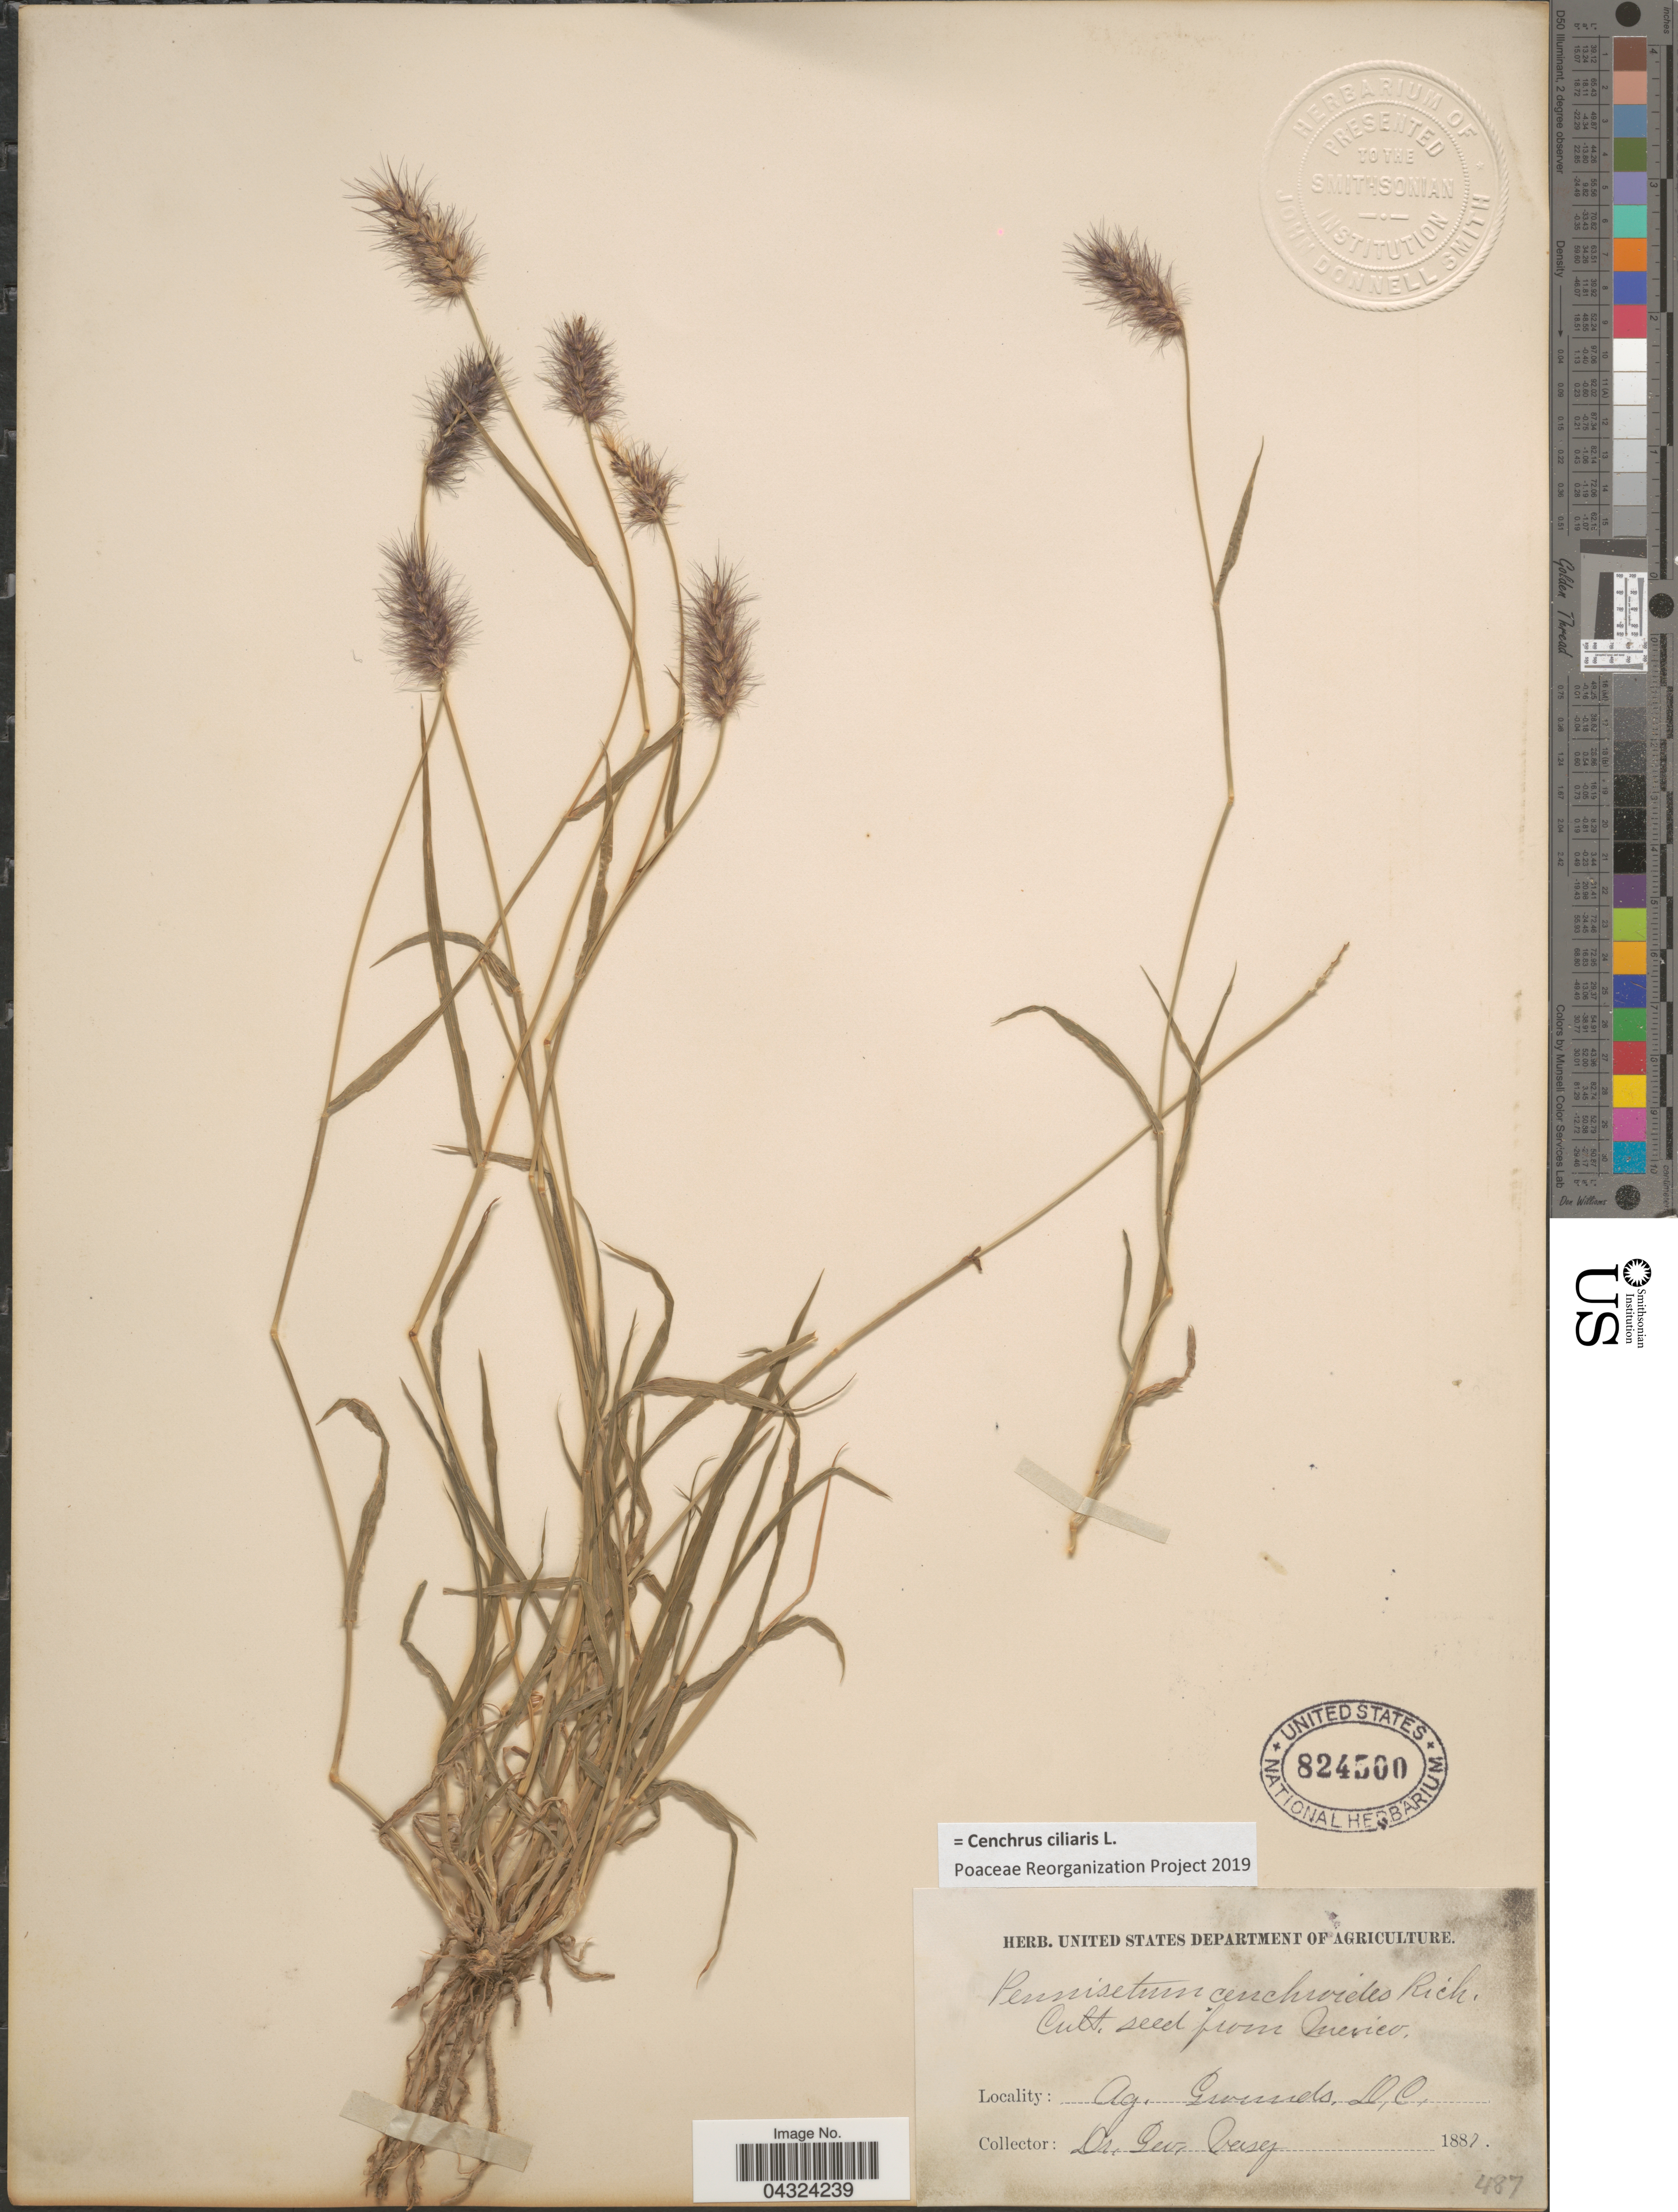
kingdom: Plantae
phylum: Tracheophyta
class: Liliopsida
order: Poales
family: Poaceae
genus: Cenchrus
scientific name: Cenchrus ciliaris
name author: L.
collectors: G. R. Vasey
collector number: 487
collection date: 1887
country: United States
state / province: District of Columbia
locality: Ag. Grounds.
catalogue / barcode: US 824500